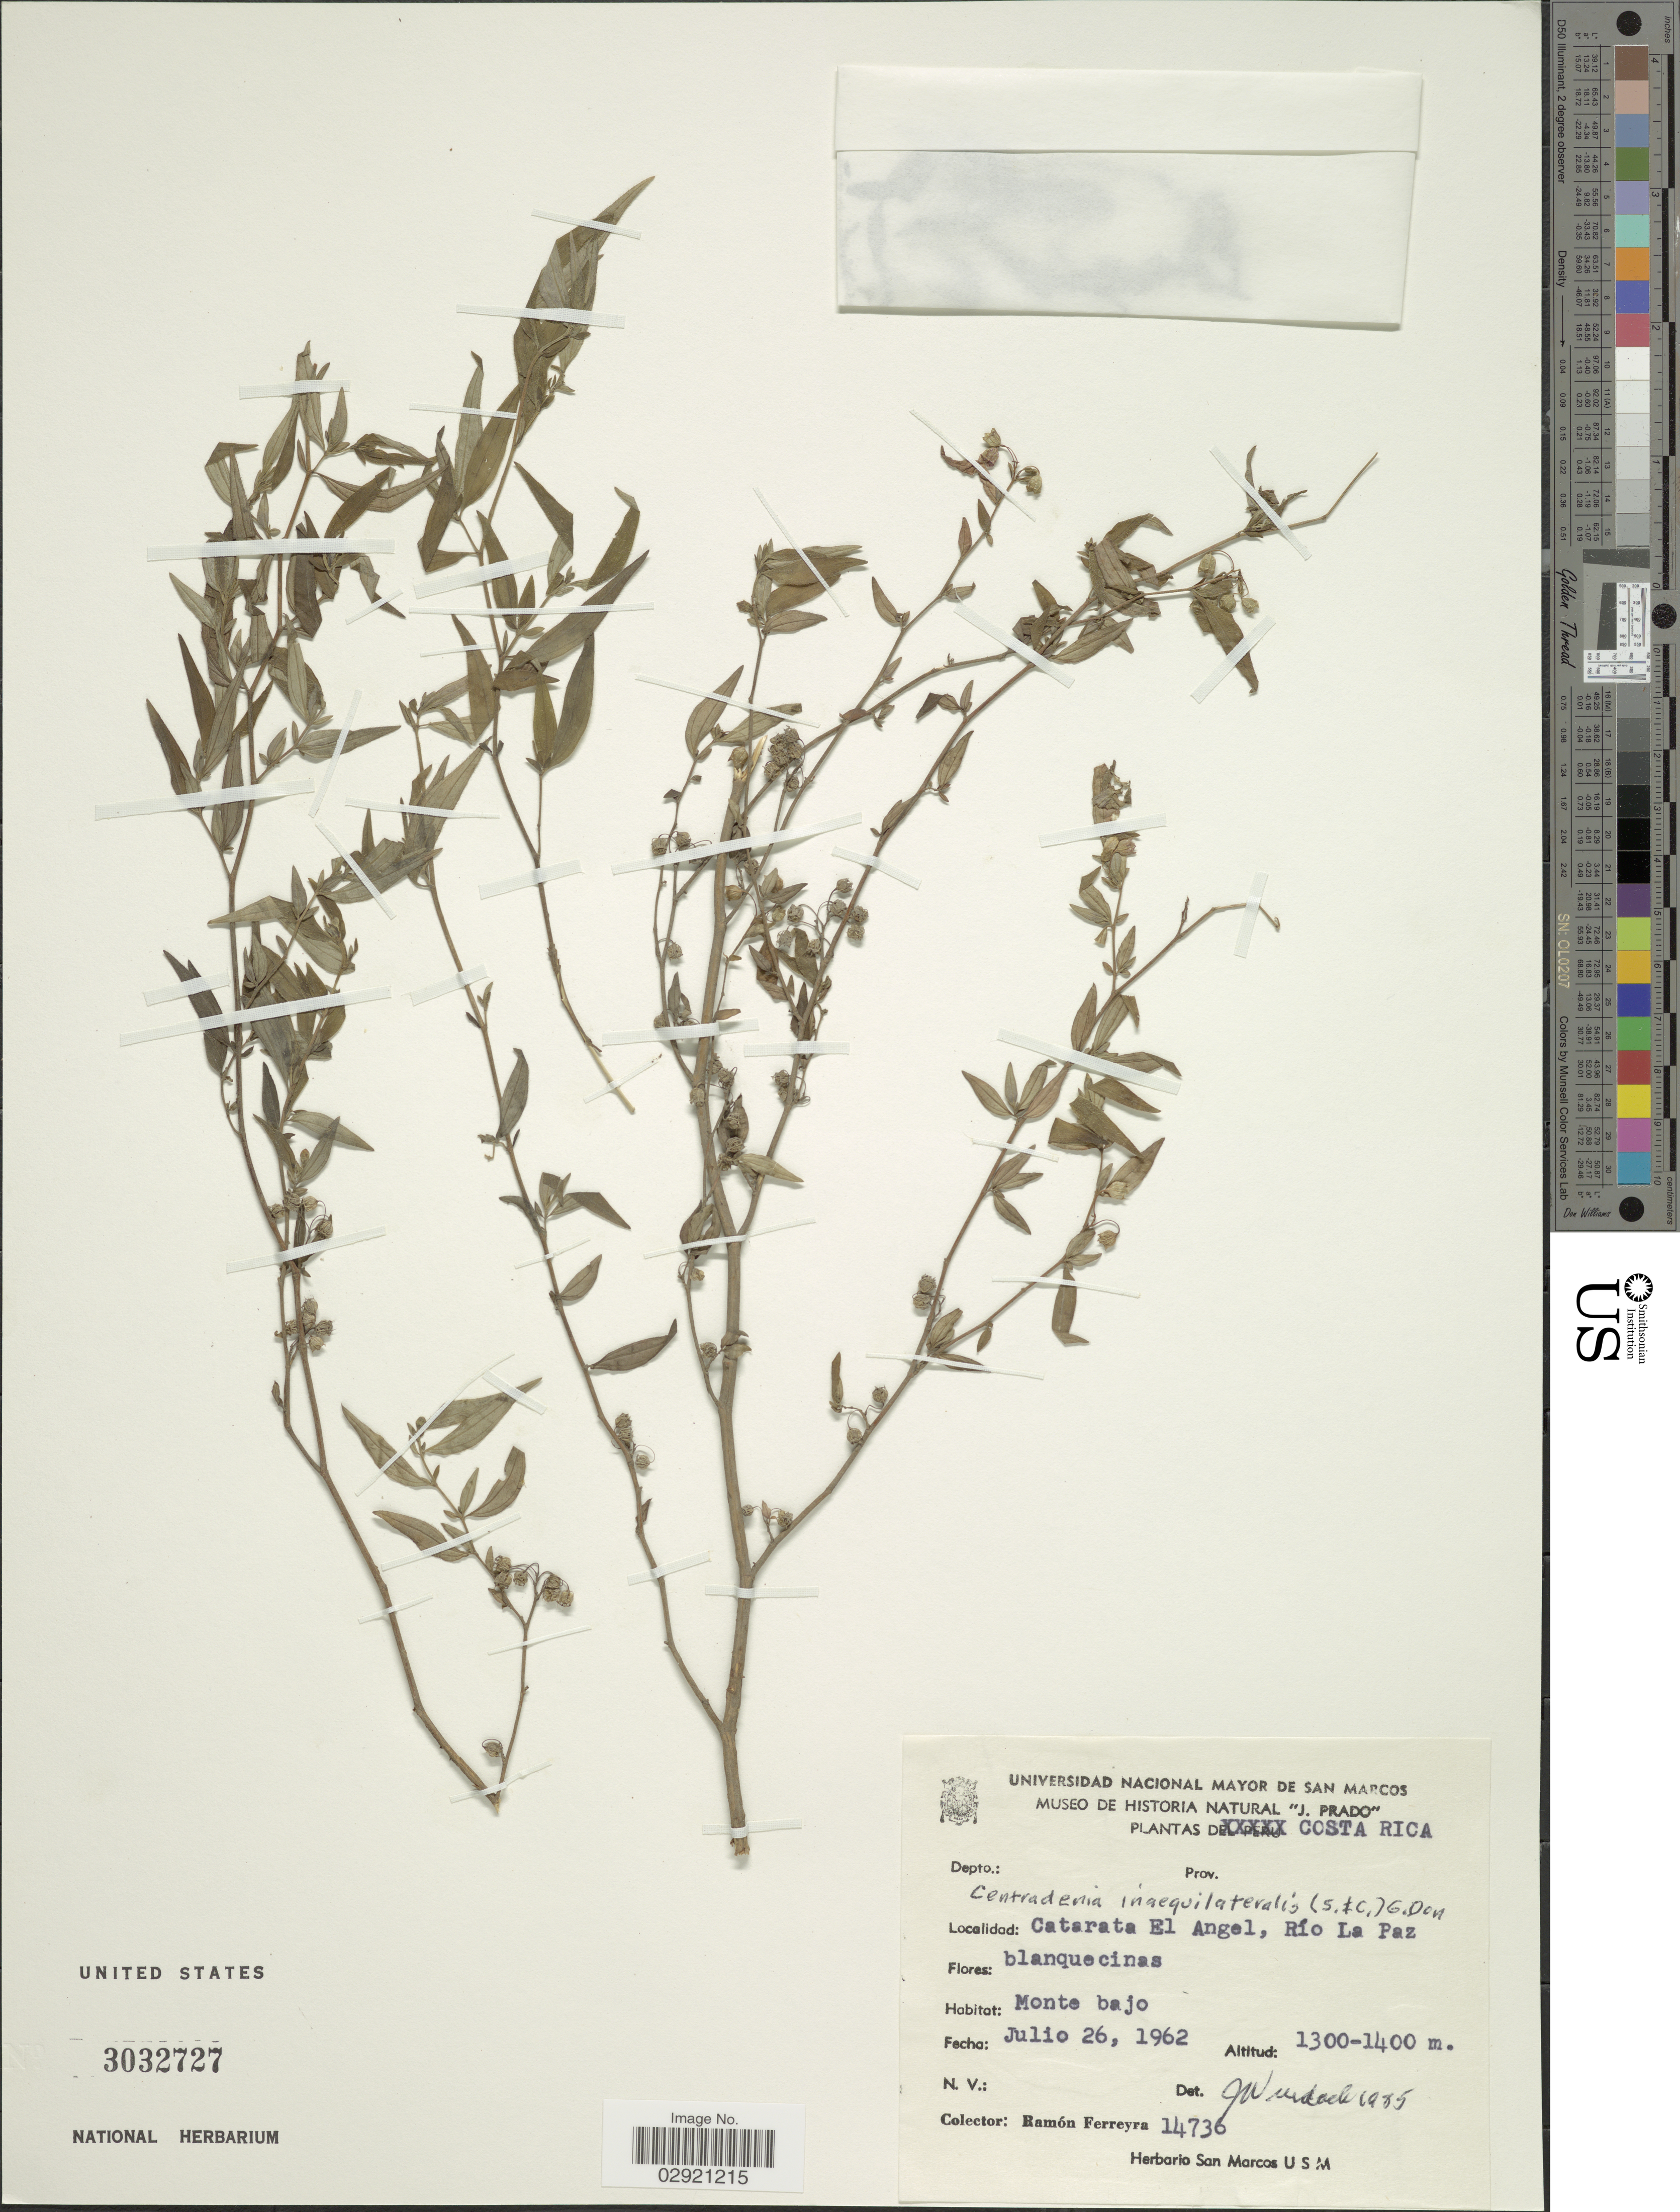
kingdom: Plantae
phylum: Tracheophyta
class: Magnoliopsida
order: Myrtales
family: Melastomataceae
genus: Centradenia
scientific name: Centradenia inaequilateralis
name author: (Gleason) G. Don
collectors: R. A. Ferreyra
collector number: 14736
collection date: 1962-07-26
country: Costa Rica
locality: Catarata El Angel, Río La Paz.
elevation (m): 1300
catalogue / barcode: US 3032727